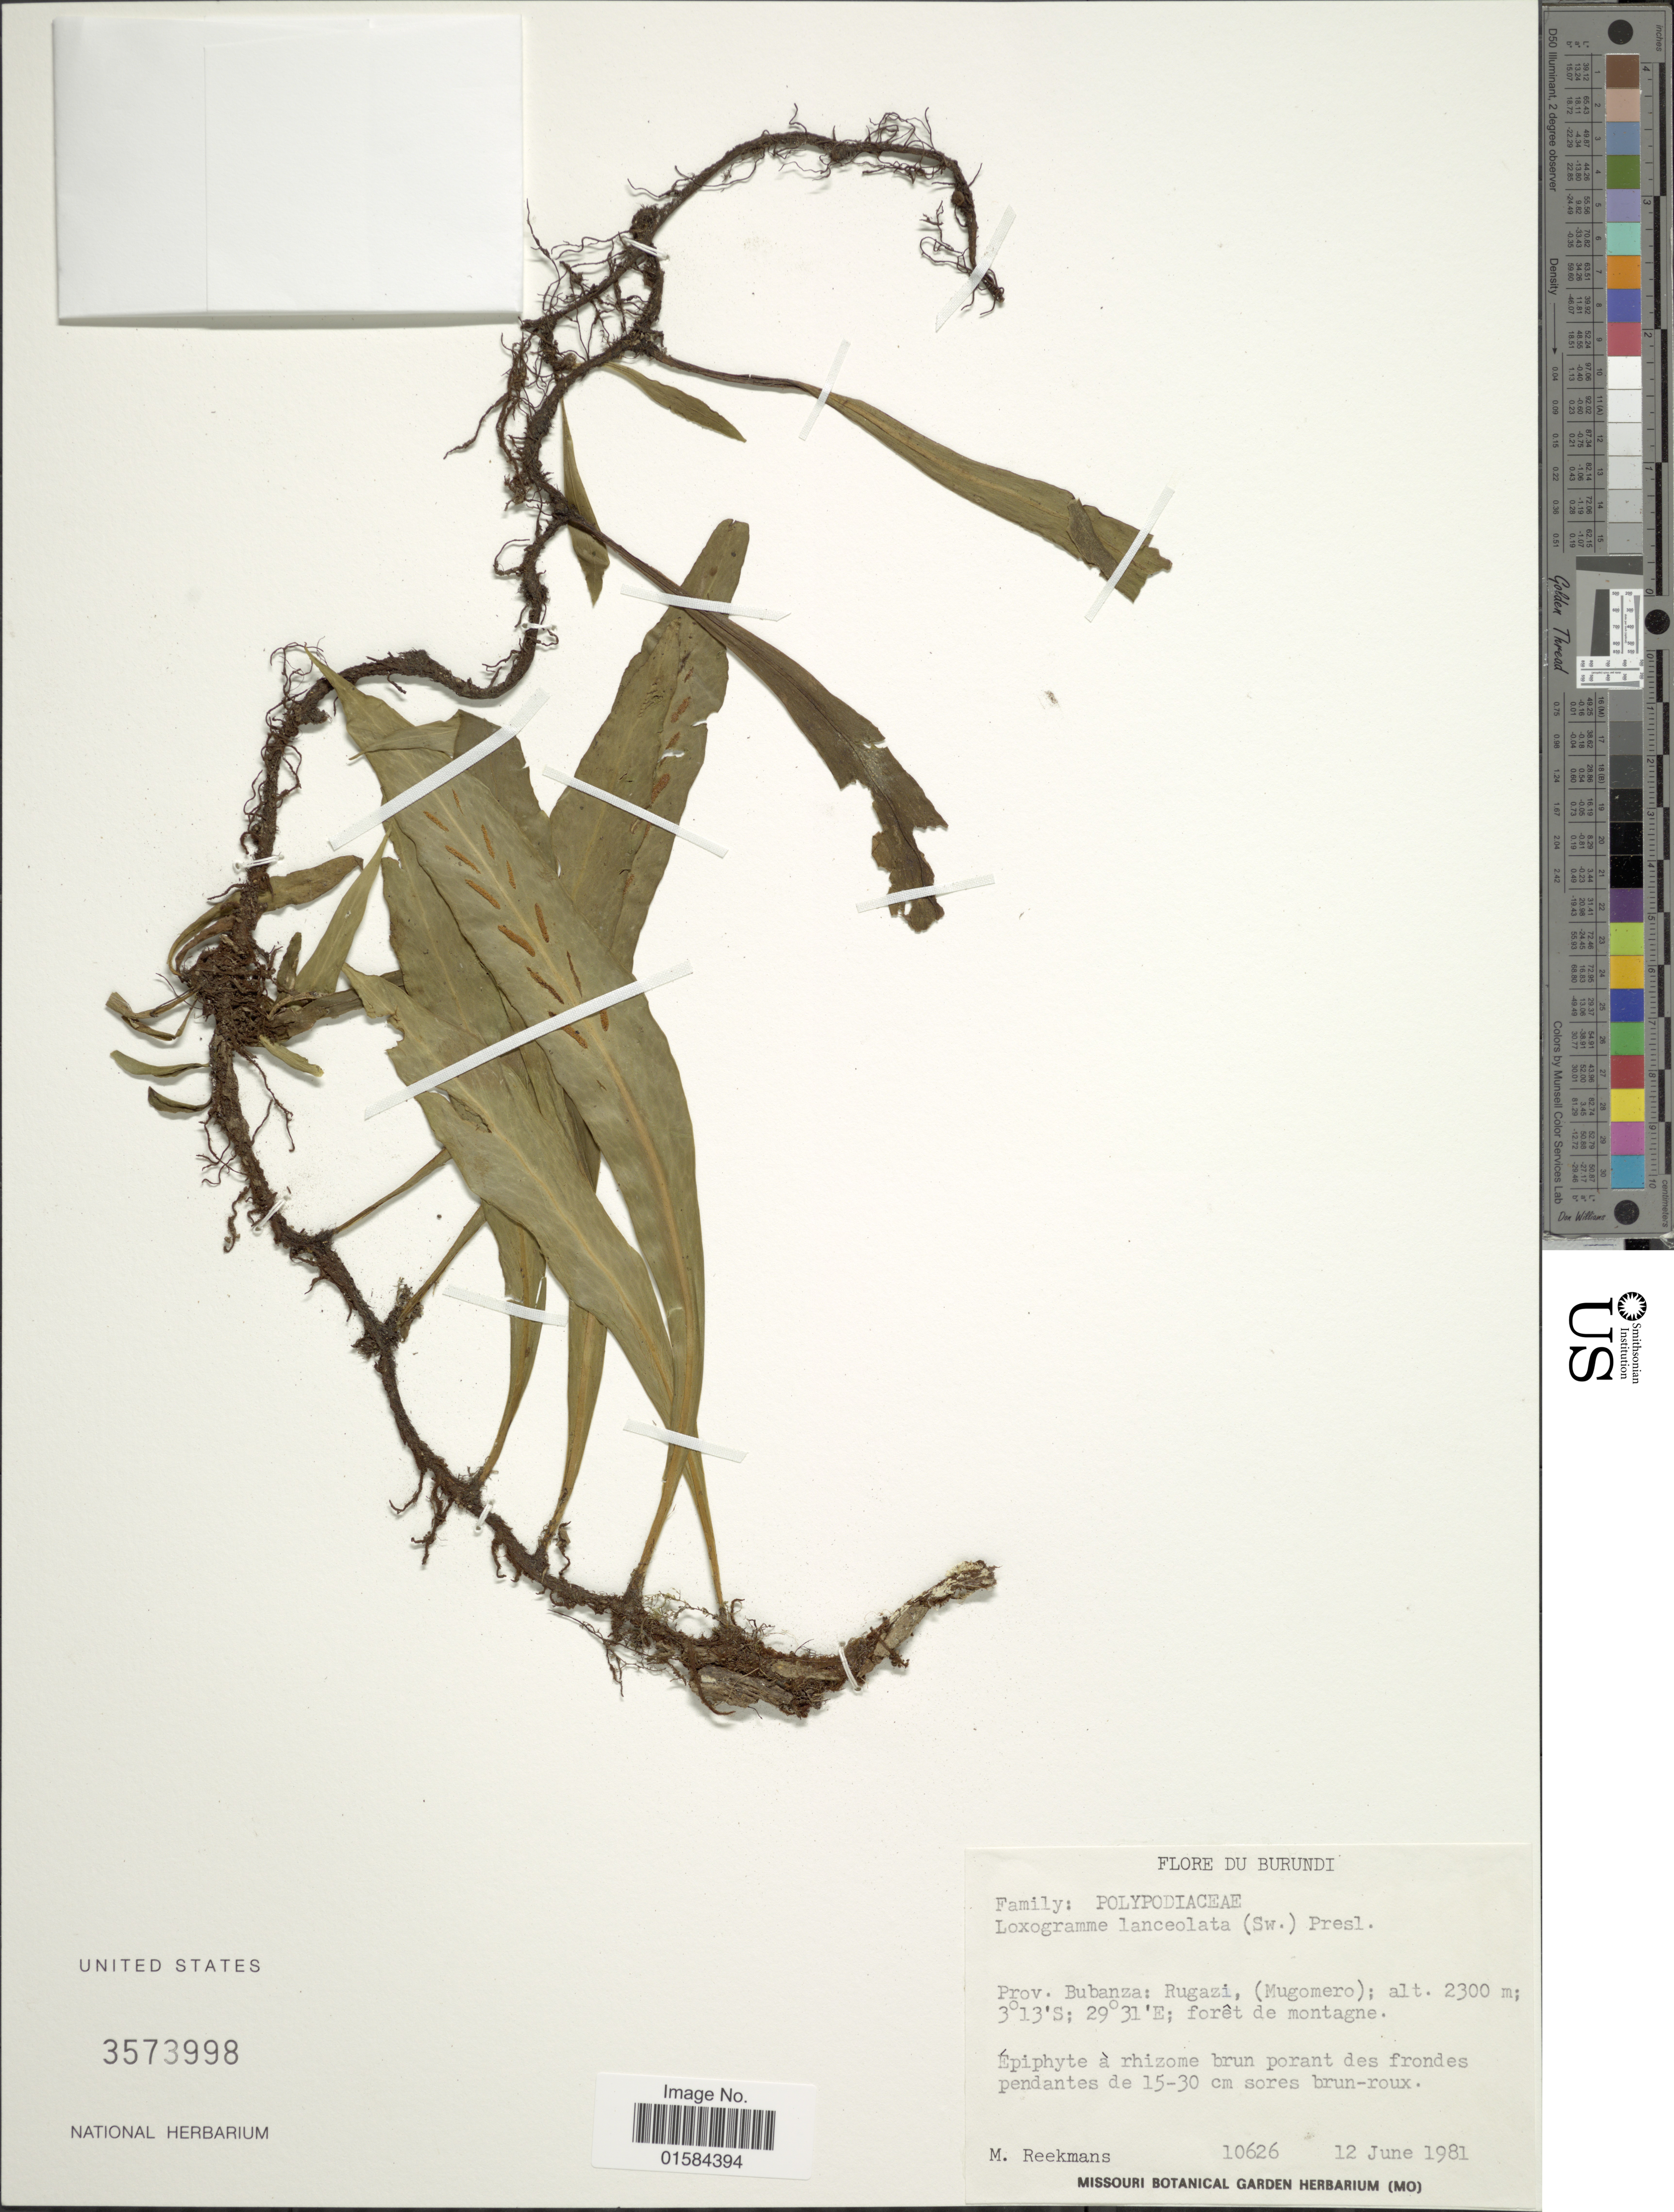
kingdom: Plantae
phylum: Tracheophyta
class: Polypodiopsida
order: Polypodiales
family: Polypodiaceae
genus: Loxogramme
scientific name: Loxogramme lanceolata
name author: (Sw.) C. Presl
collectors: M. Reekmans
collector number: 10626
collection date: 1981-06-12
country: Burundi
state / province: Bubanza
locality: Prov. Bubanza: Rugazi, (Mugomero)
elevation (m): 2300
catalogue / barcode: US 3573998